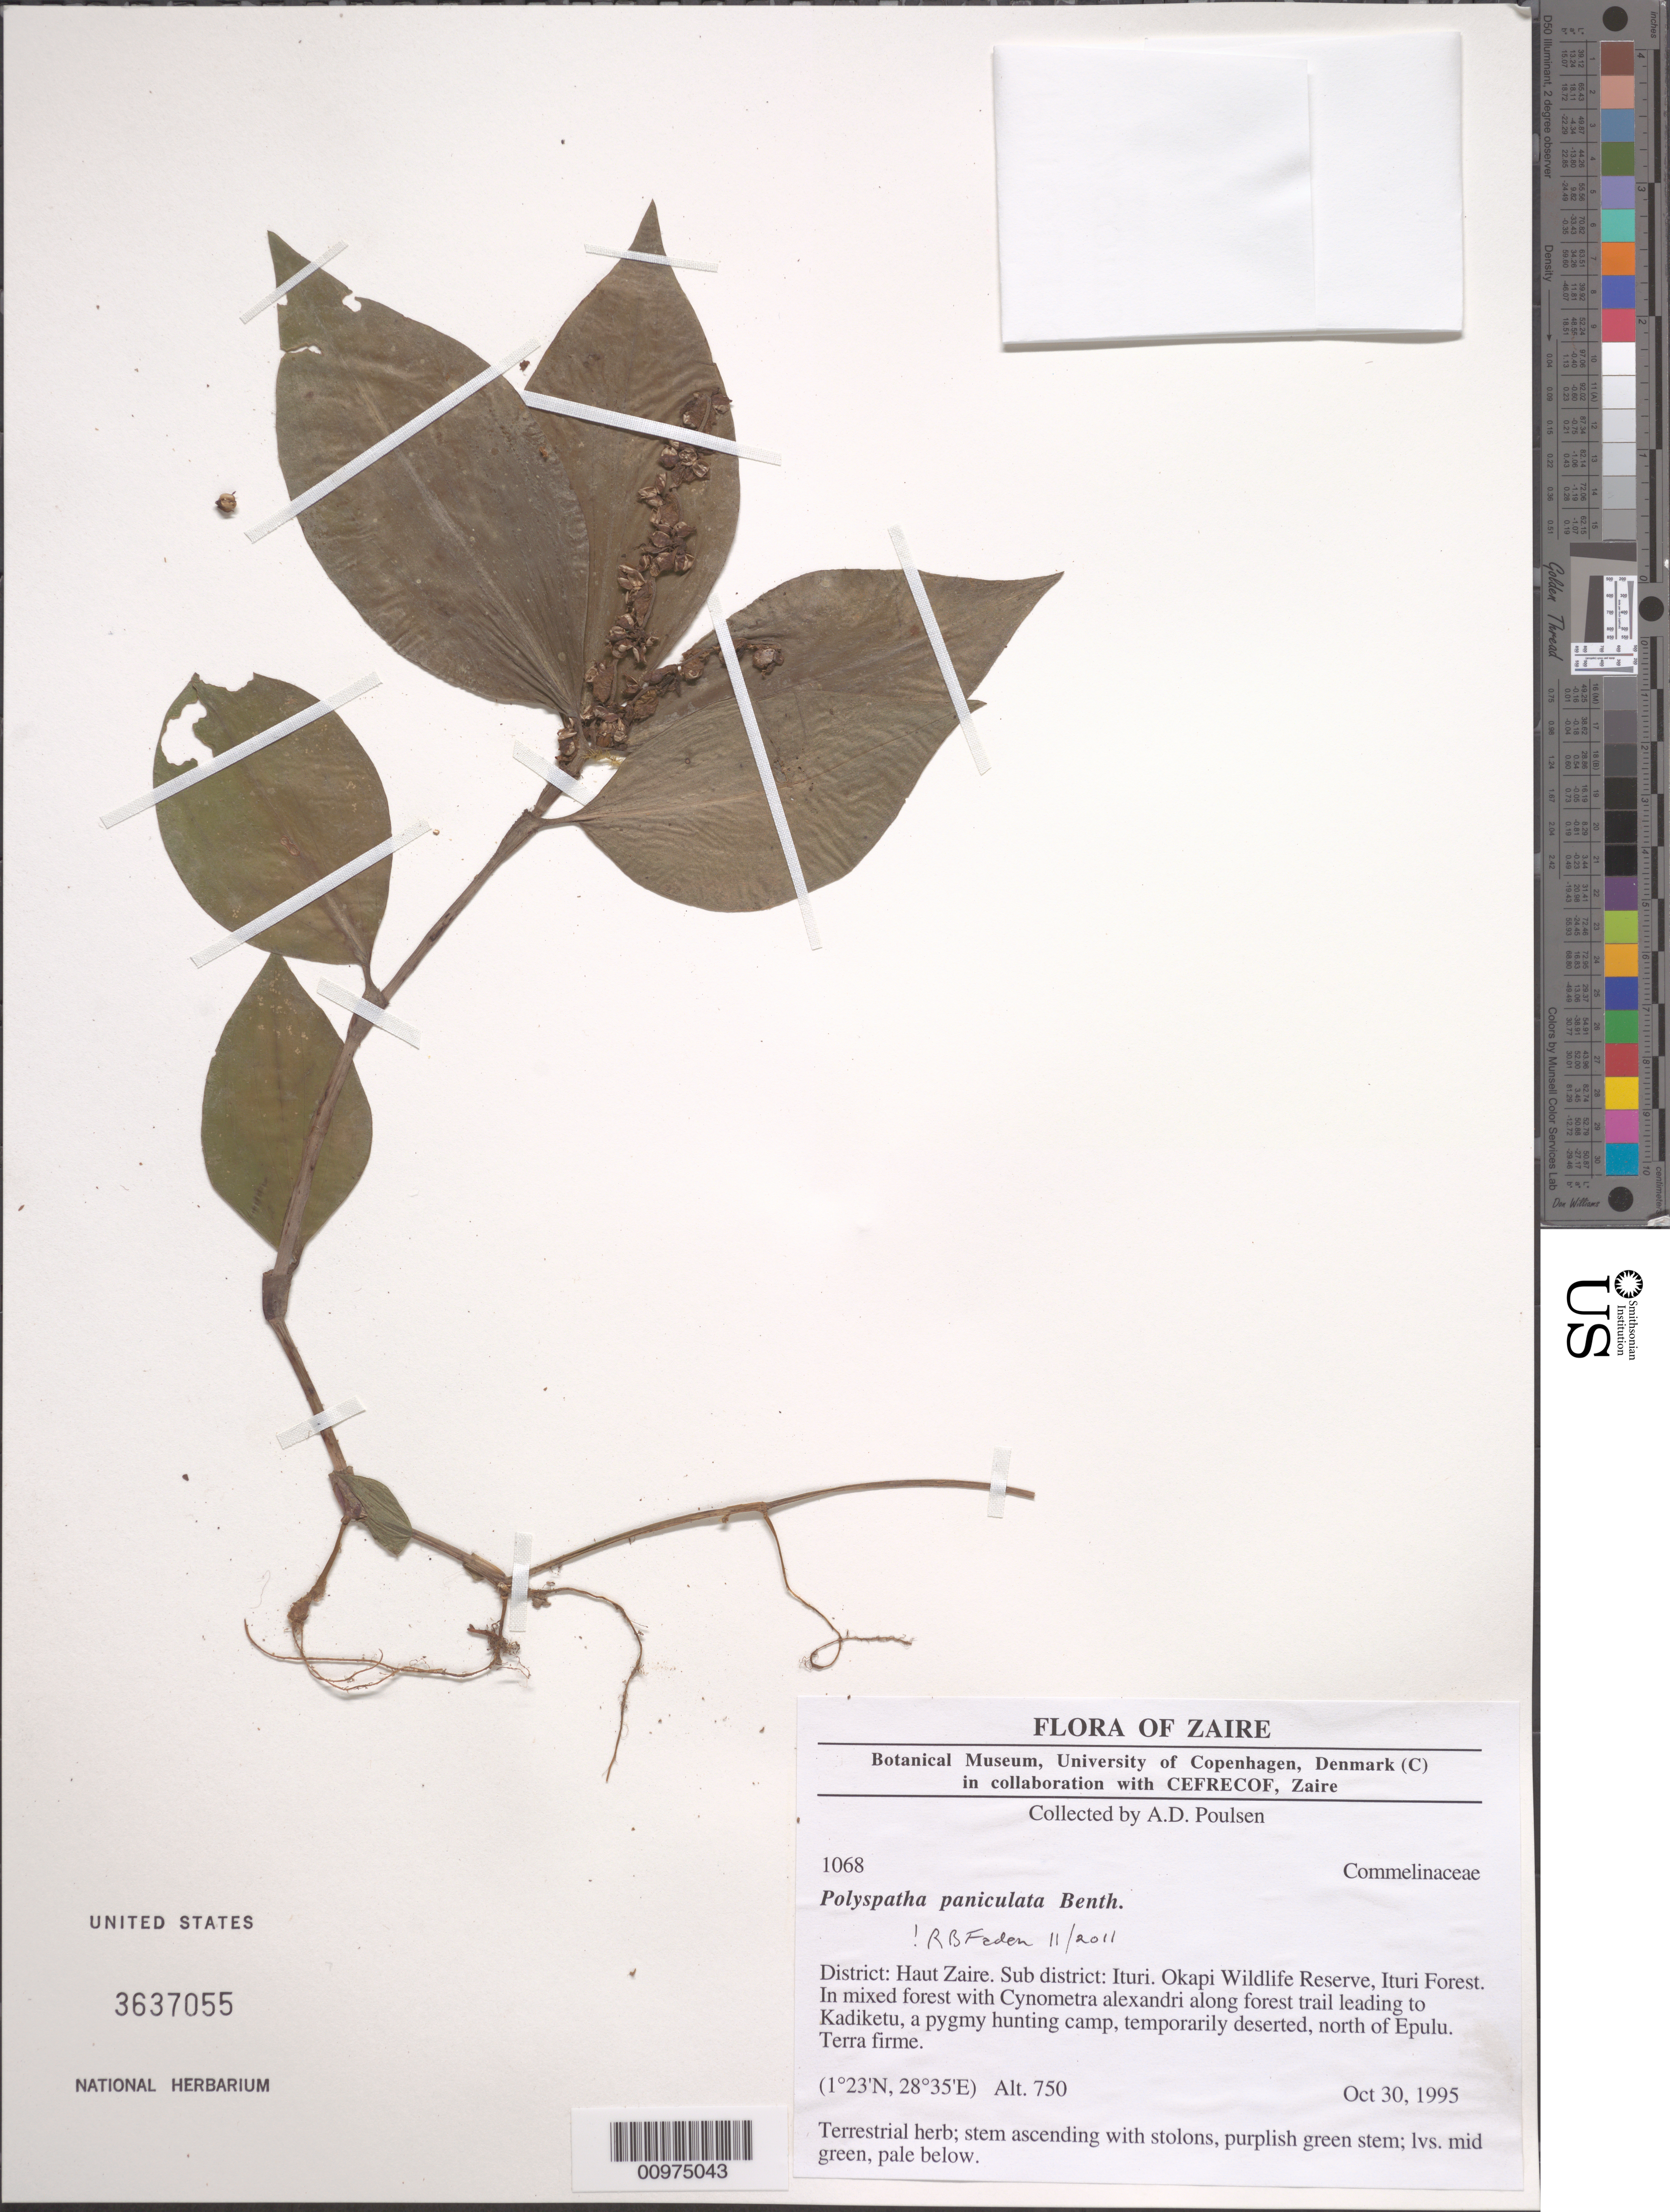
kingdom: Plantae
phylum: Tracheophyta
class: Liliopsida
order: Commelinales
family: Commelinaceae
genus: Polyspatha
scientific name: Polyspatha paniculata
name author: Benth.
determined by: Faden, Robert B., (US), Smithsonian Institution - National Museum of Natural History (UNITED STATES)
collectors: A. Poulsen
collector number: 1068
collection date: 1995-10-30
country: Congo, Democratic Republic of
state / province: Nord-Kivu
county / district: Ituri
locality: Okapi Wildlife Reserve, Ituri Forest. In mixed forest with Cynometra alesxandri along forest trail leading to Kadiketu, a pygmy hunting camp, temporarily deserted, north of Epulu.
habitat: Terra firme.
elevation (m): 750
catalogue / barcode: US 3637055